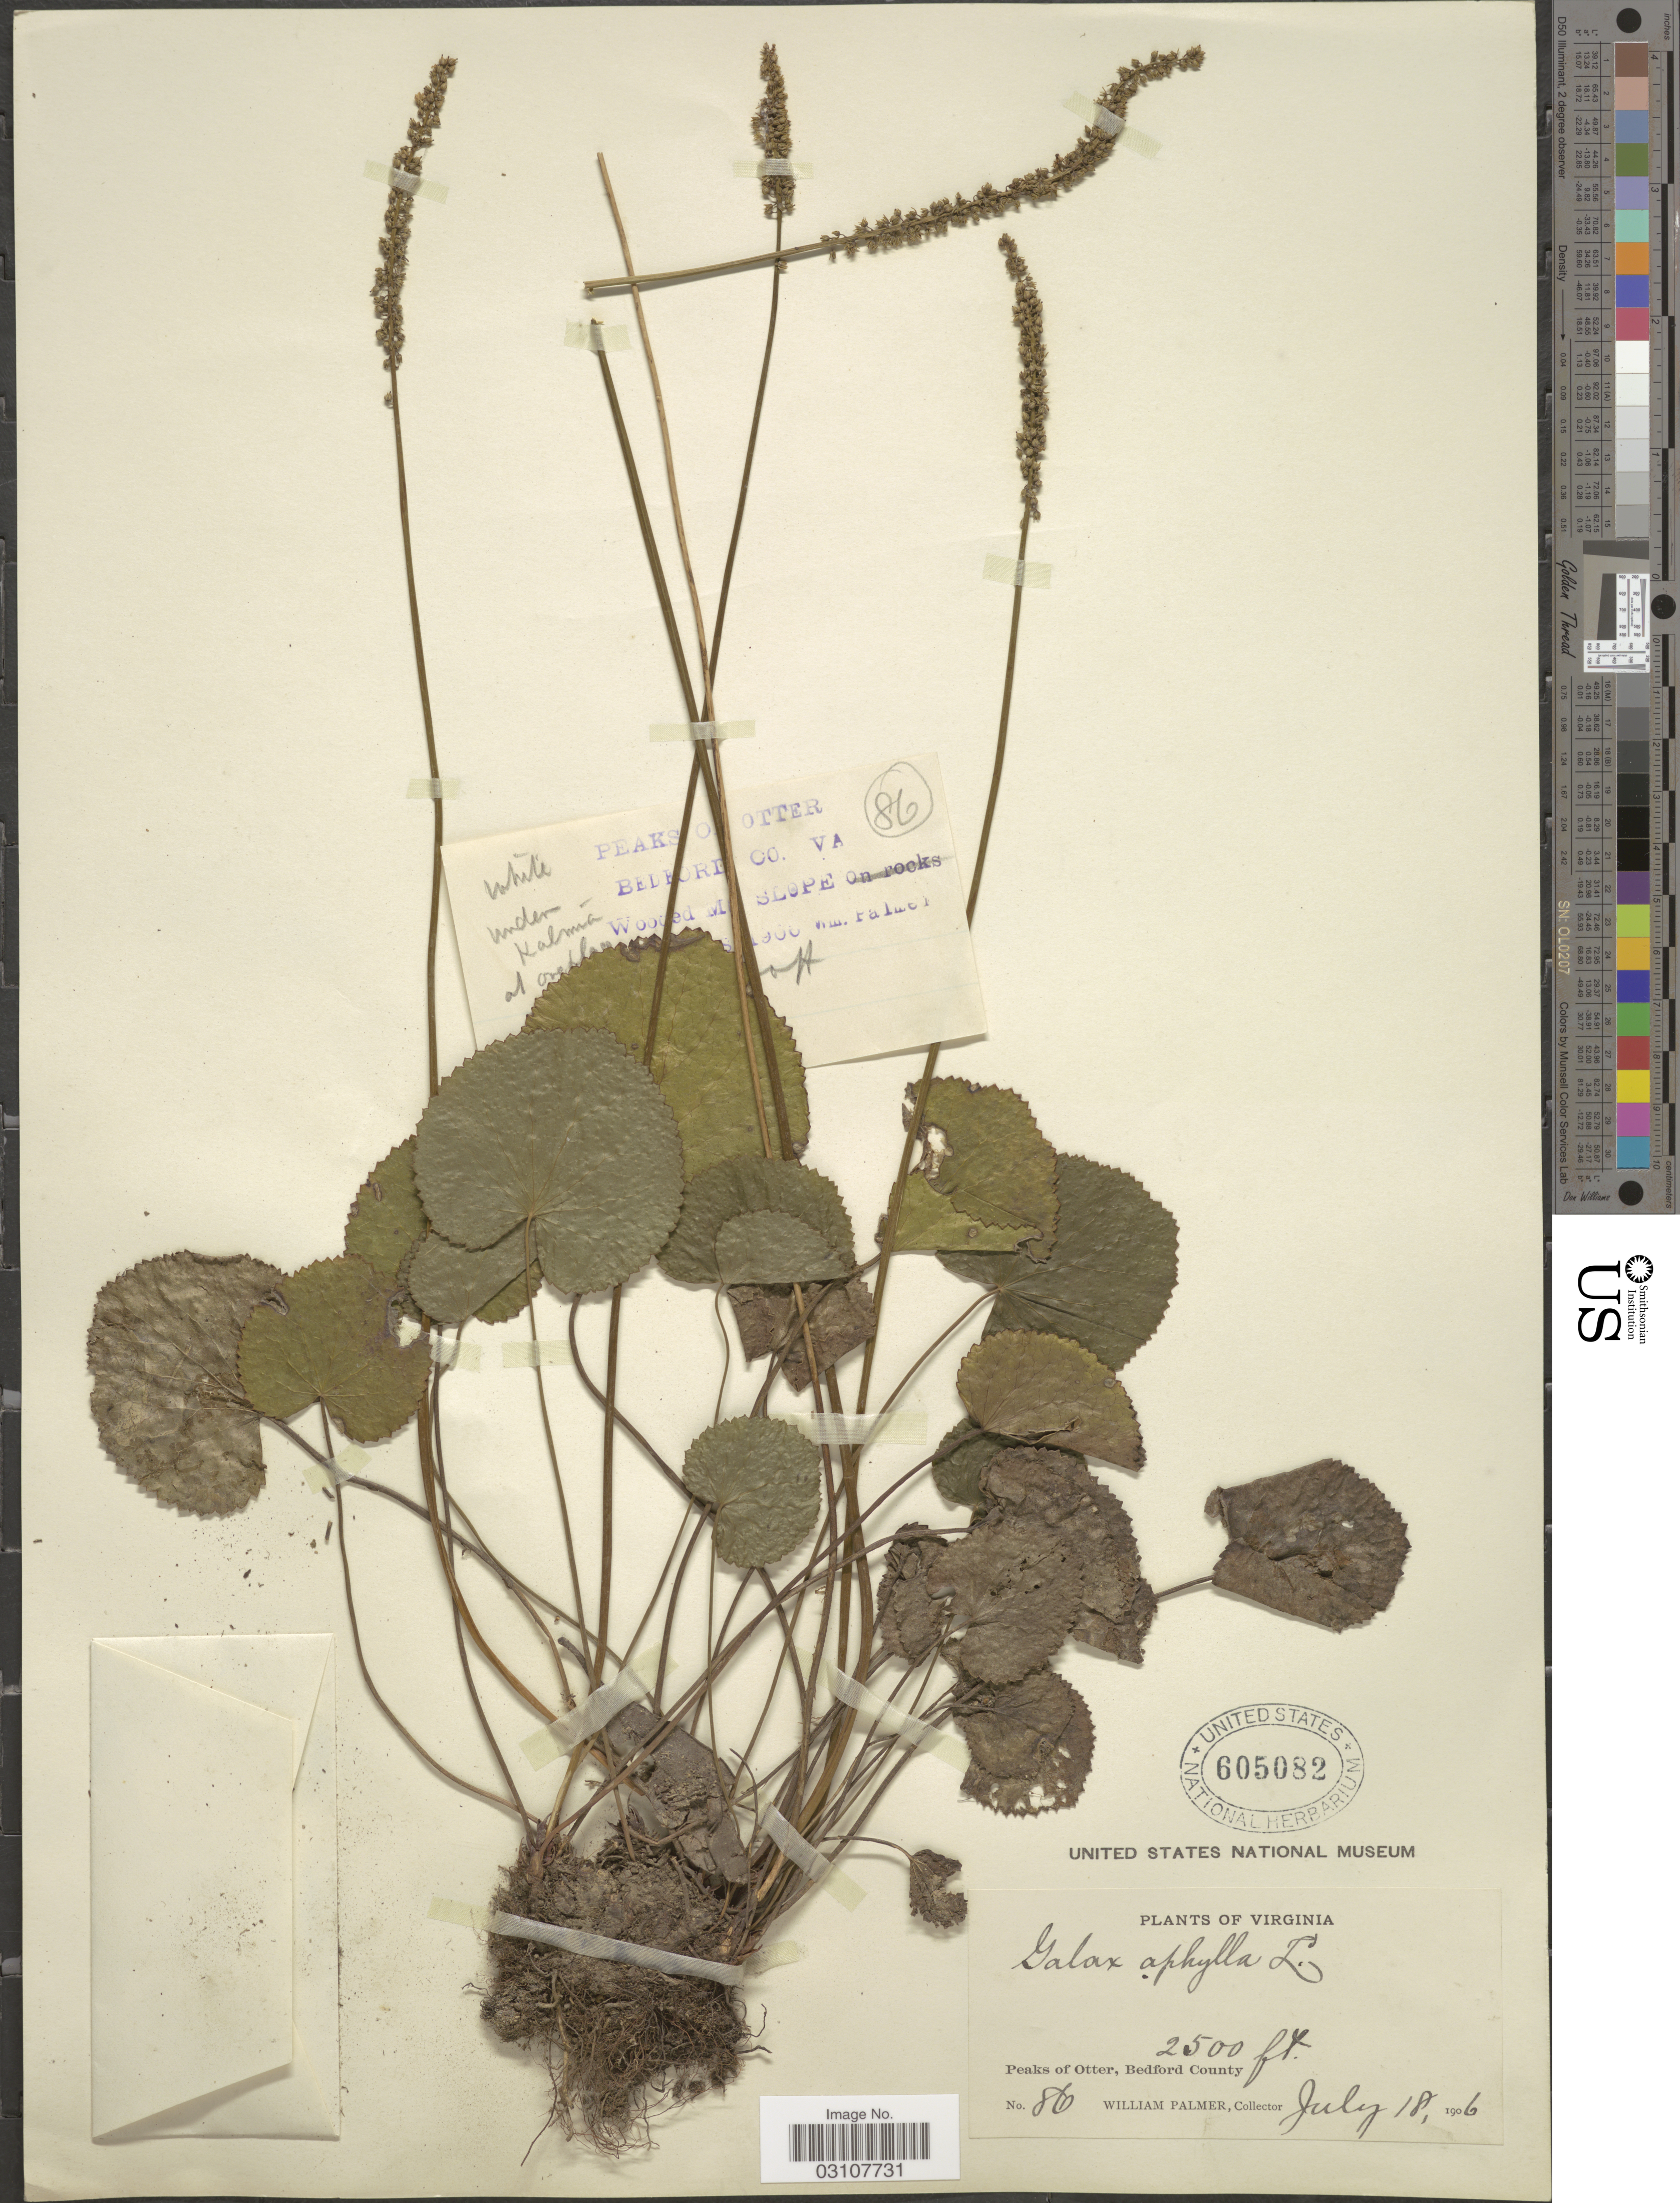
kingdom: Plantae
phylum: Tracheophyta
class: Magnoliopsida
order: Ericales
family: Diapensiaceae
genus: Galax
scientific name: Galax urceolata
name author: (Poir.) Brummitt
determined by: Gaynor, Michelle L., (FLAS), University of Florida (UNITED STATES)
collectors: W. Palmer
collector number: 86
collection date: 1906-07-18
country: United States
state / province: Virginia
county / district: Bedford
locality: Peaks of Otter, Bedford County.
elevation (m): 762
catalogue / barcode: US 605082